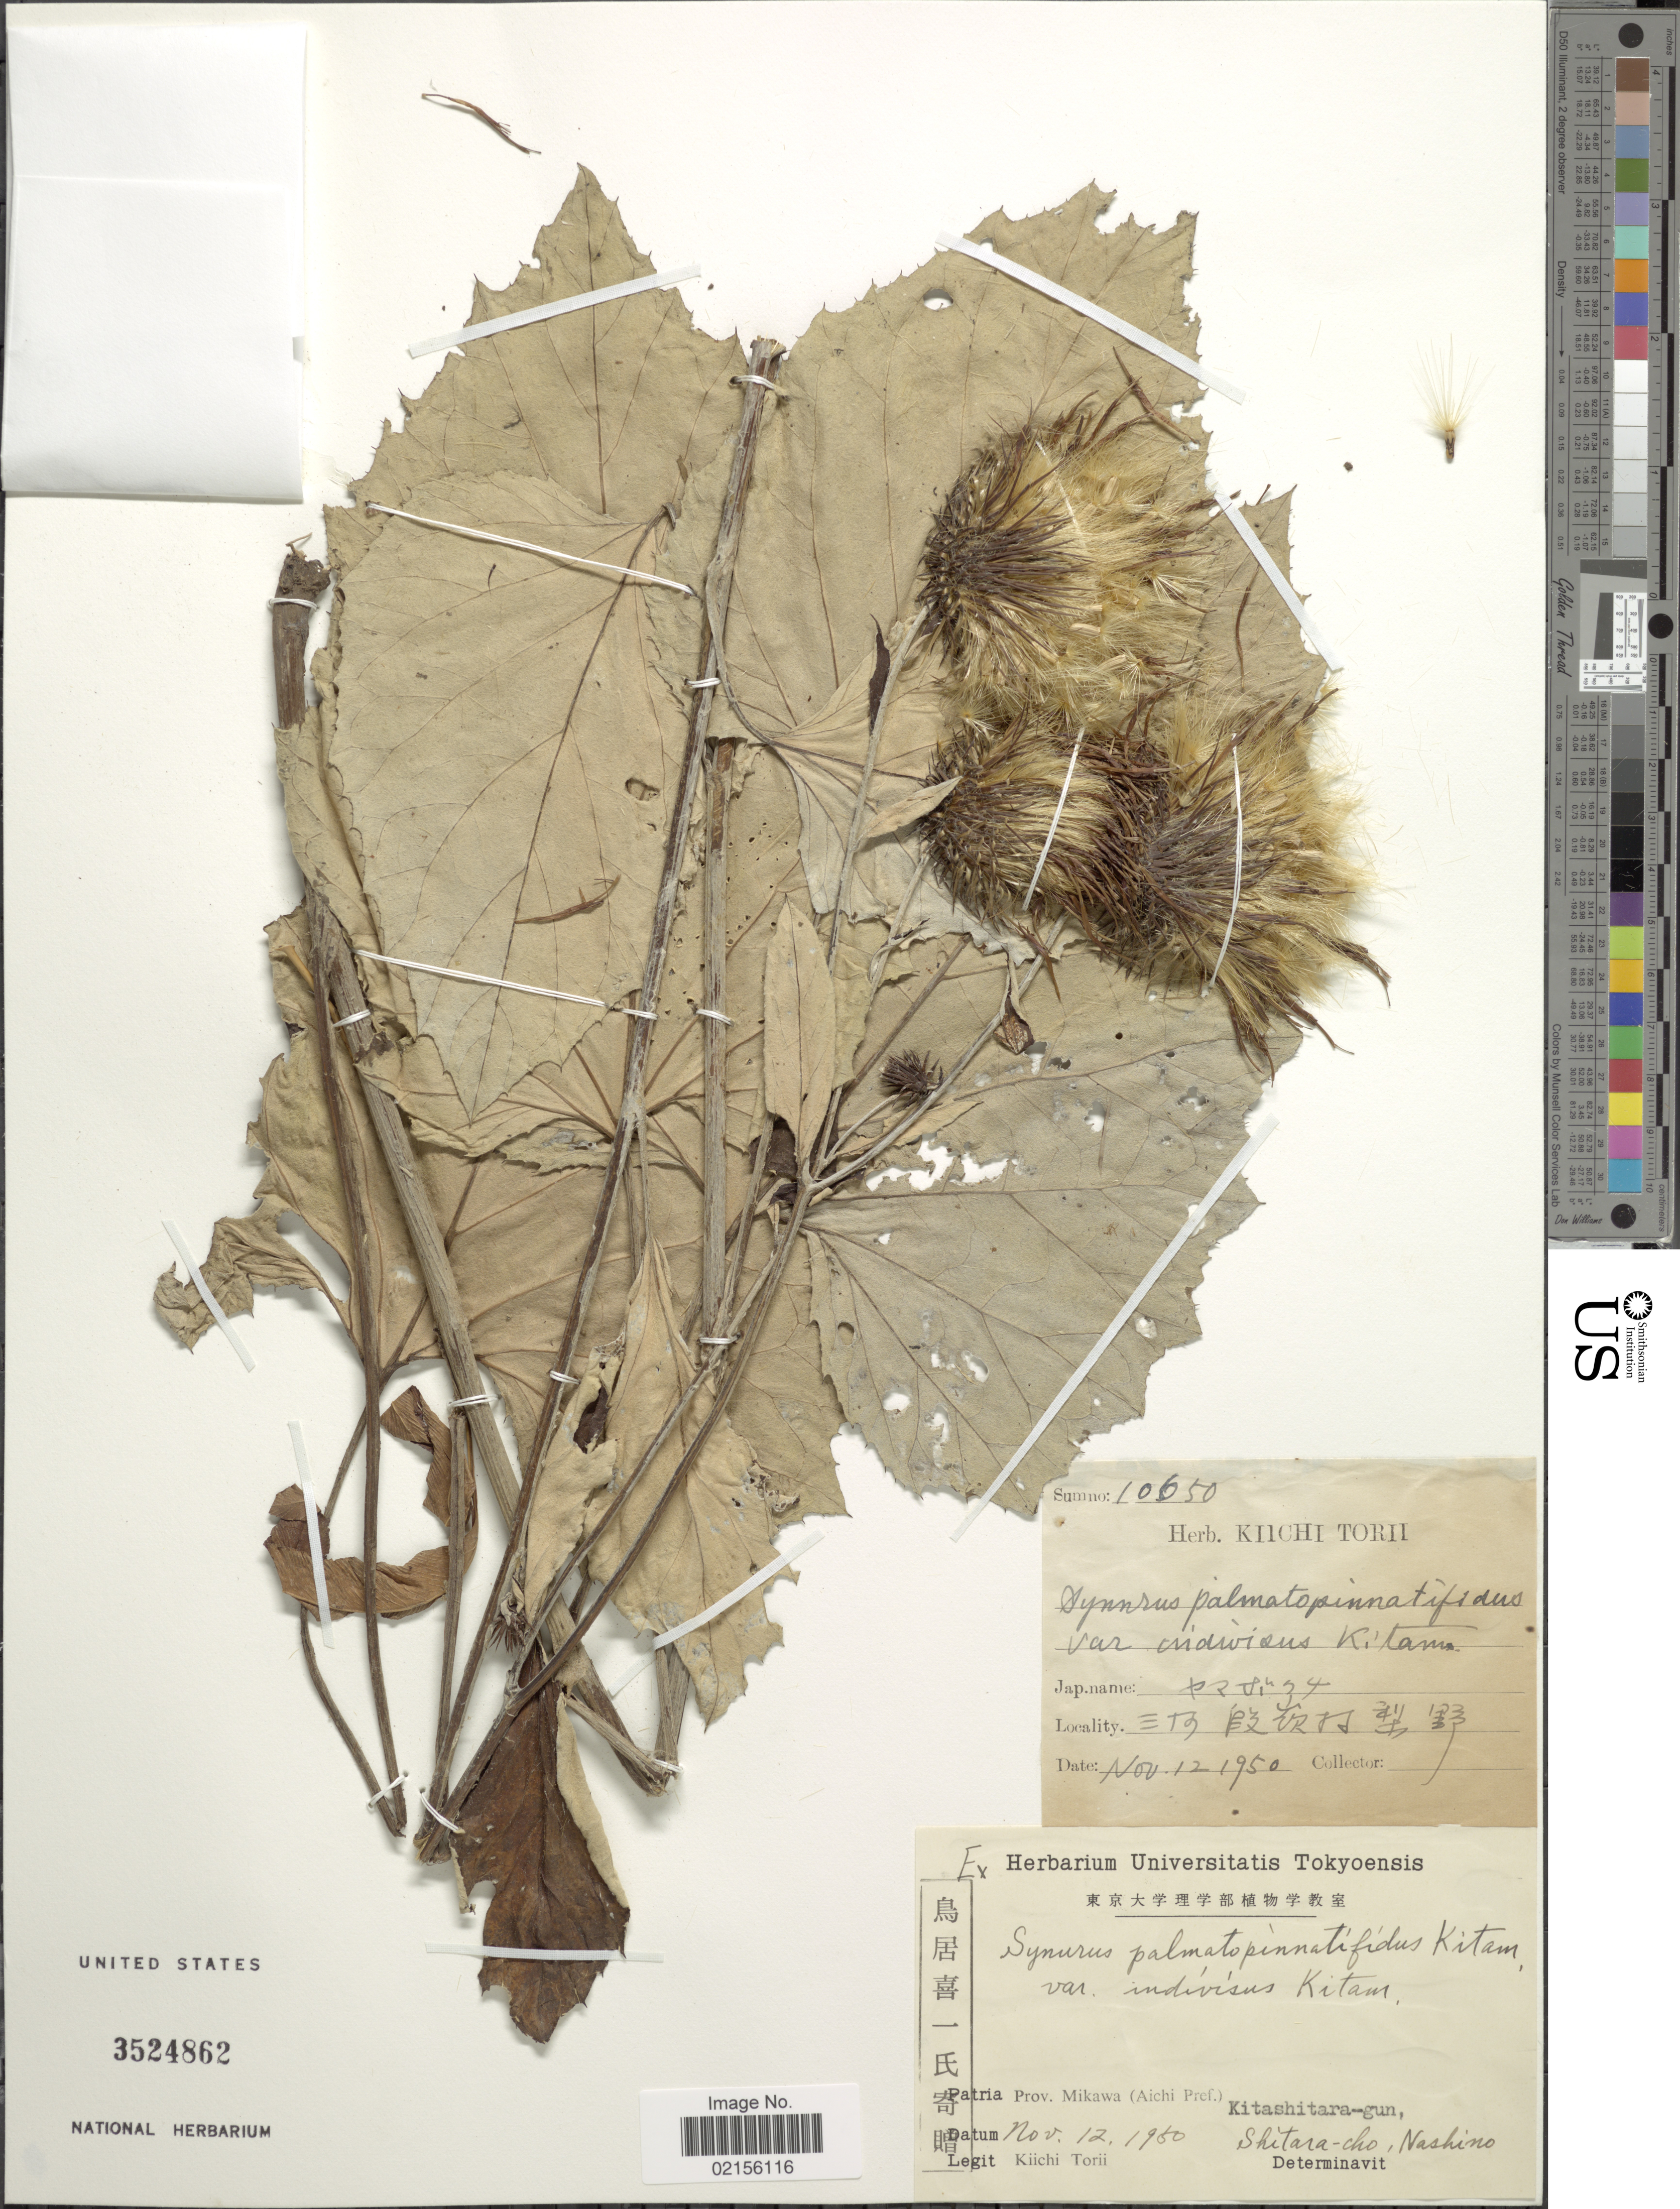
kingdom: Plantae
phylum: Tracheophyta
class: Magnoliopsida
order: Asterales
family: Asteraceae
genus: Synurus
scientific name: Synurus palmatopinnatifidus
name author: (Makino) Kitam.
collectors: K. Torii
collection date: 1950-11-12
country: Japan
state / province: Aiti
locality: Prov. Mikawa (Aichi Pref) Kitashitara-gun, Shitara-cho Nashino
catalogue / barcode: US 3524862